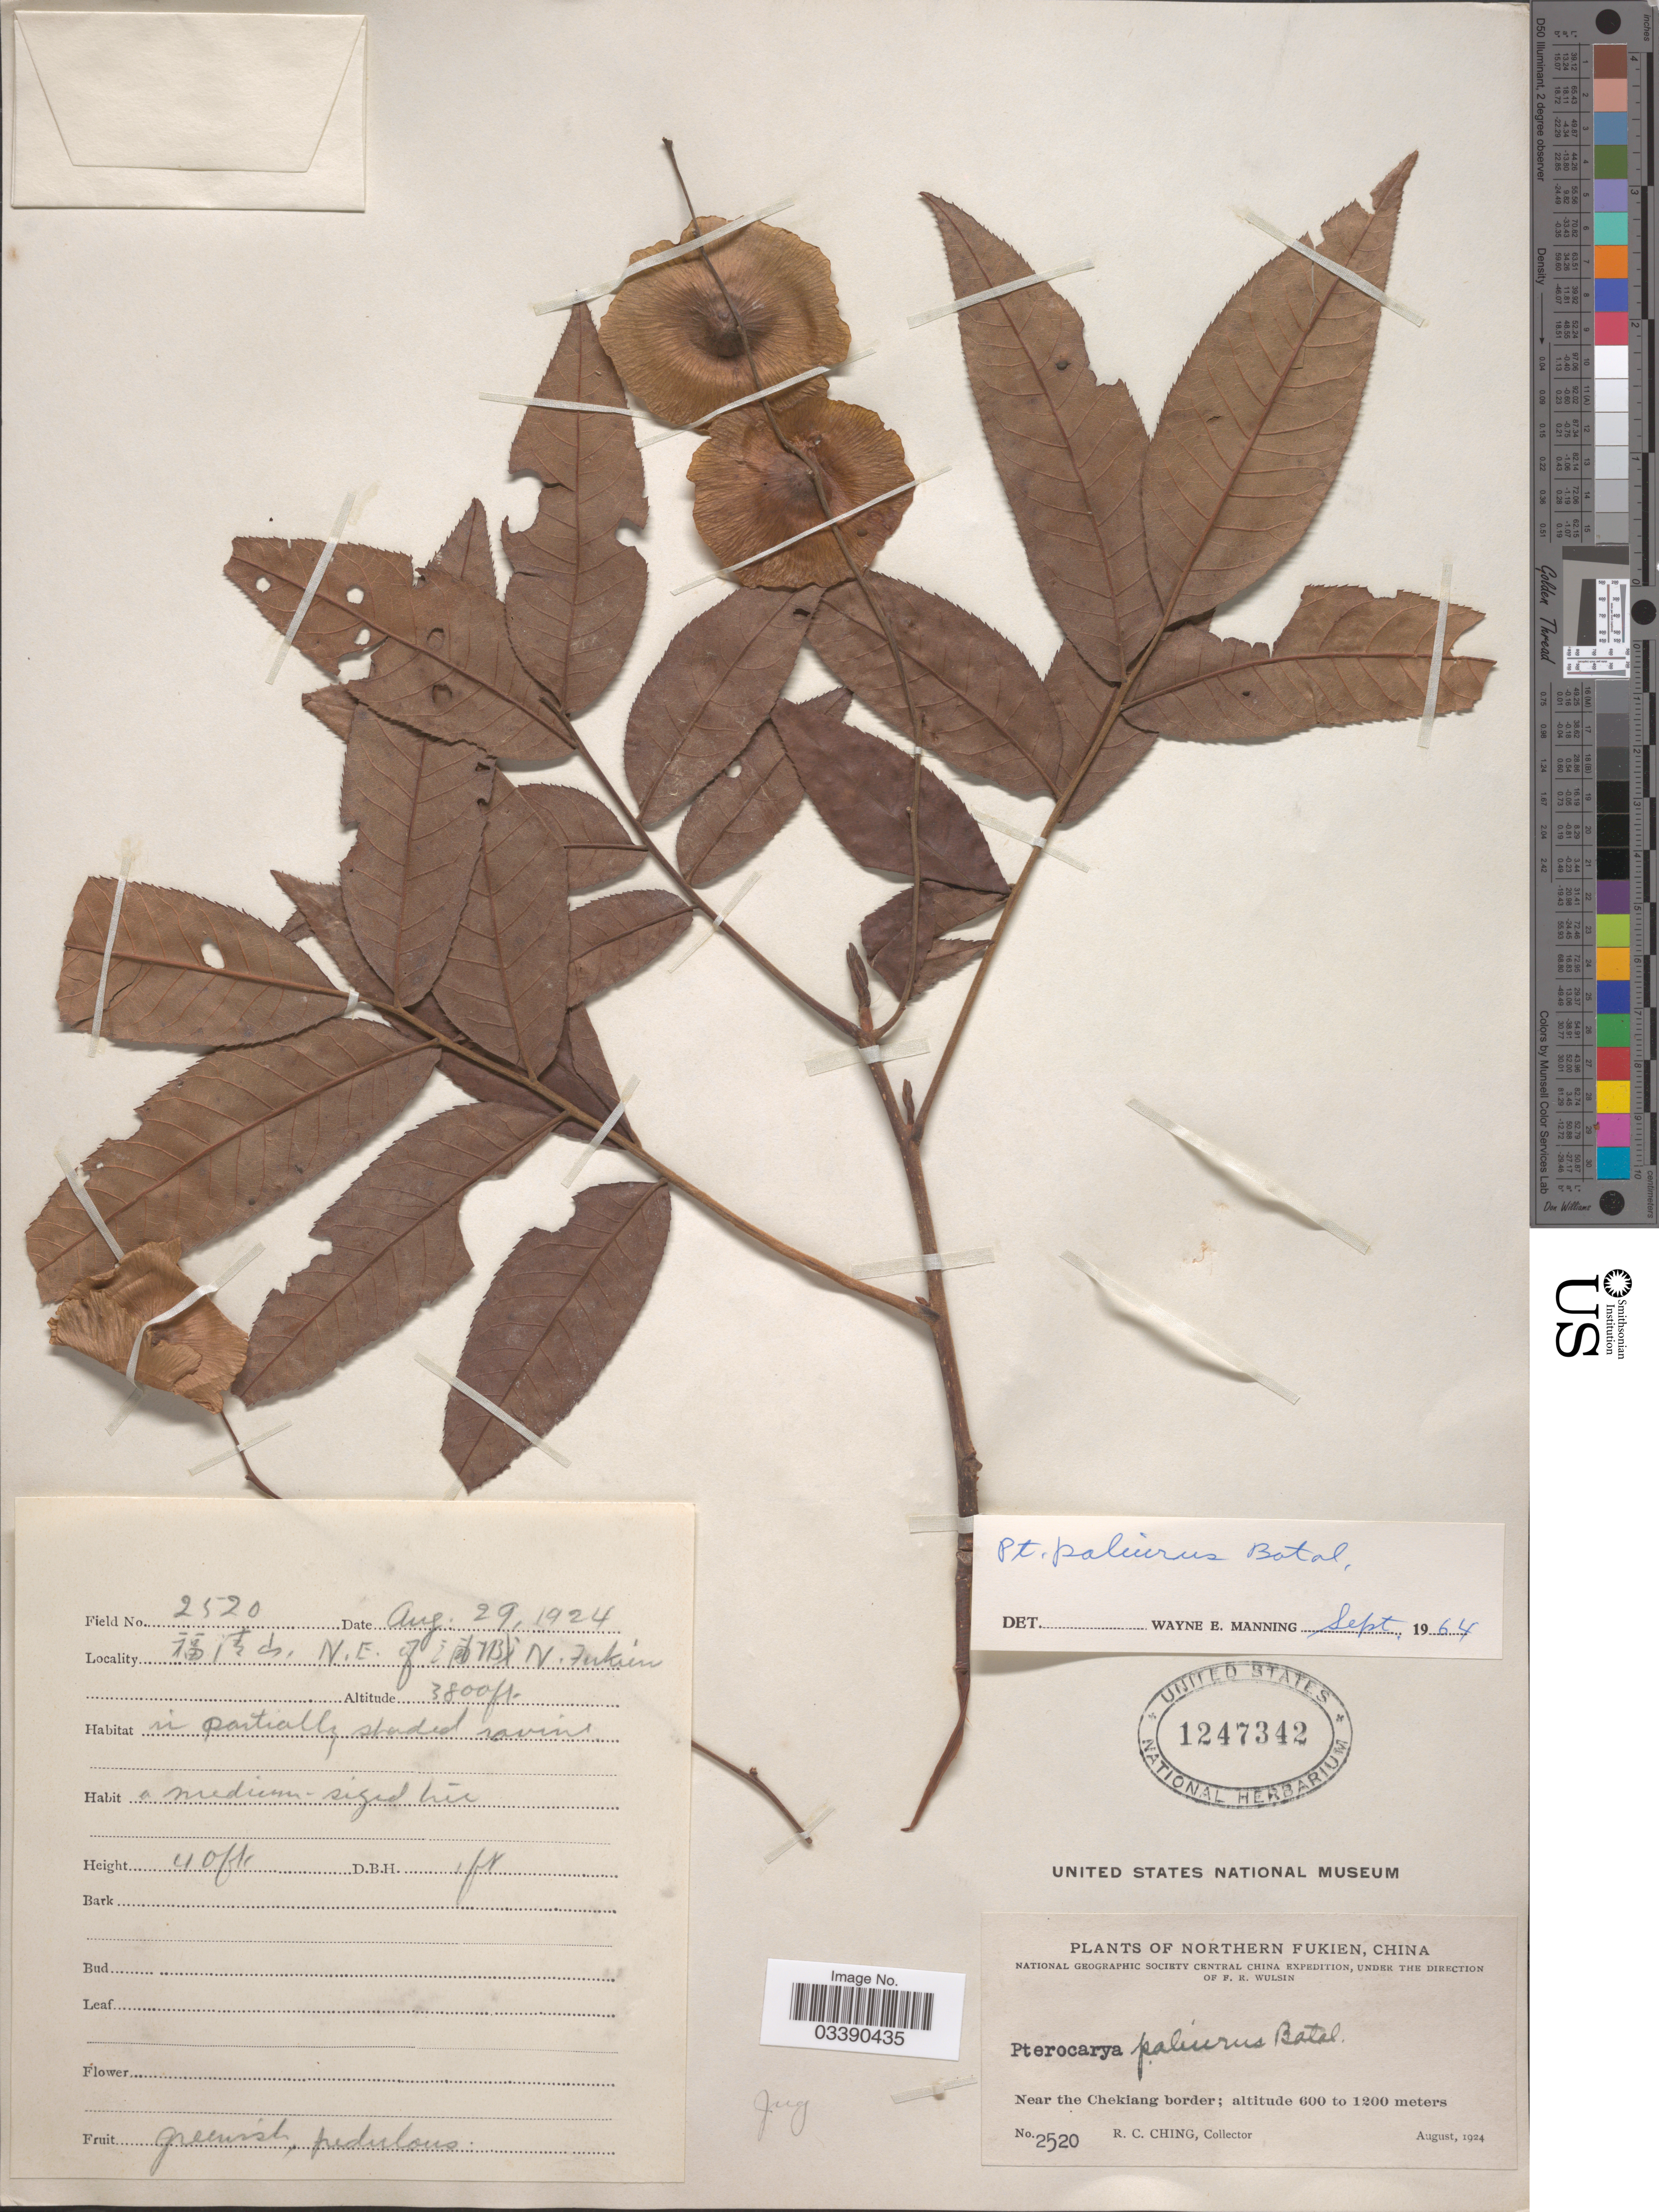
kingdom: Plantae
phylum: Tracheophyta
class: Magnoliopsida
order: Fagales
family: Juglandaceae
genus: Cyclocarya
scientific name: Cyclocarya paliurus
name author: (Batalin) Iljinsk.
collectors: R. C. Ching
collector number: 2520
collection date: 1924-08-29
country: China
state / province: Zhejiang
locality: Fukien. Near the Chongqing border.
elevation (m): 1158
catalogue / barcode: US 1247342